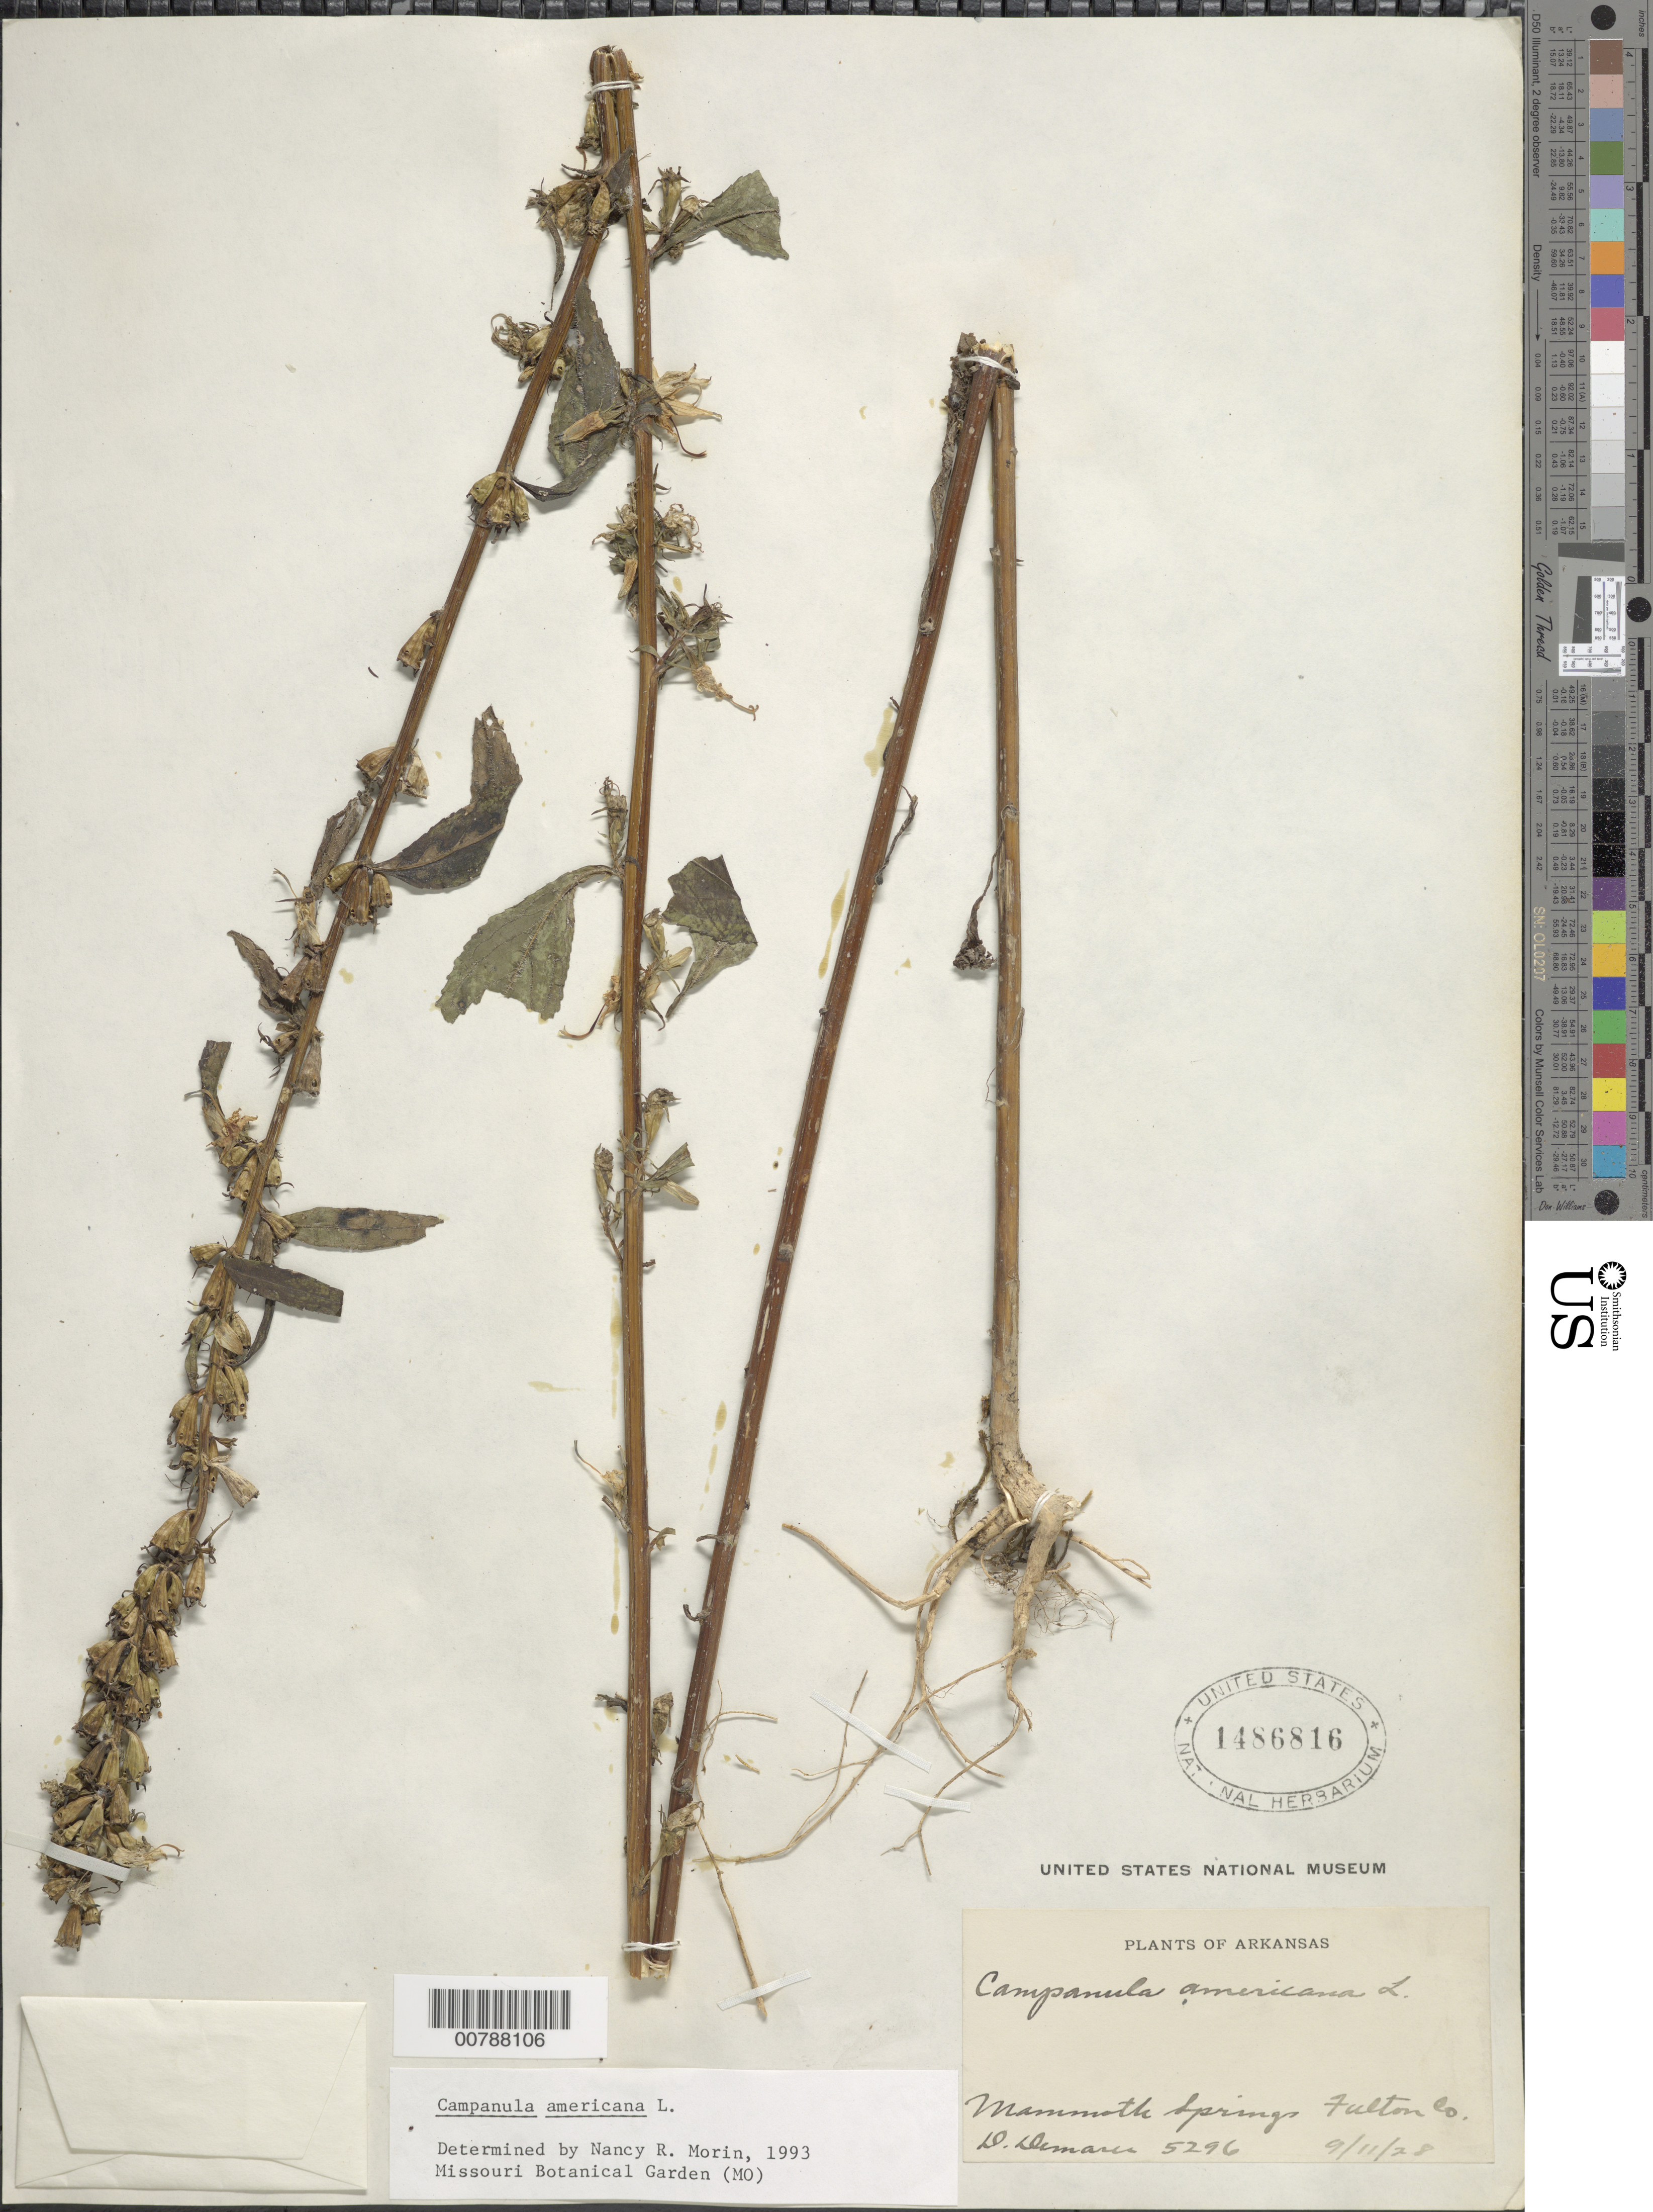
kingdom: Plantae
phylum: Tracheophyta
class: Magnoliopsida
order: Asterales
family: Campanulaceae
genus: Campanula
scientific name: Campanula americana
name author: L.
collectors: D. Demaree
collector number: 5296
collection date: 1928-09-11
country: United States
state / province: Arkansas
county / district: Fulton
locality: Mammoth Springs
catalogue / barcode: US 1486816